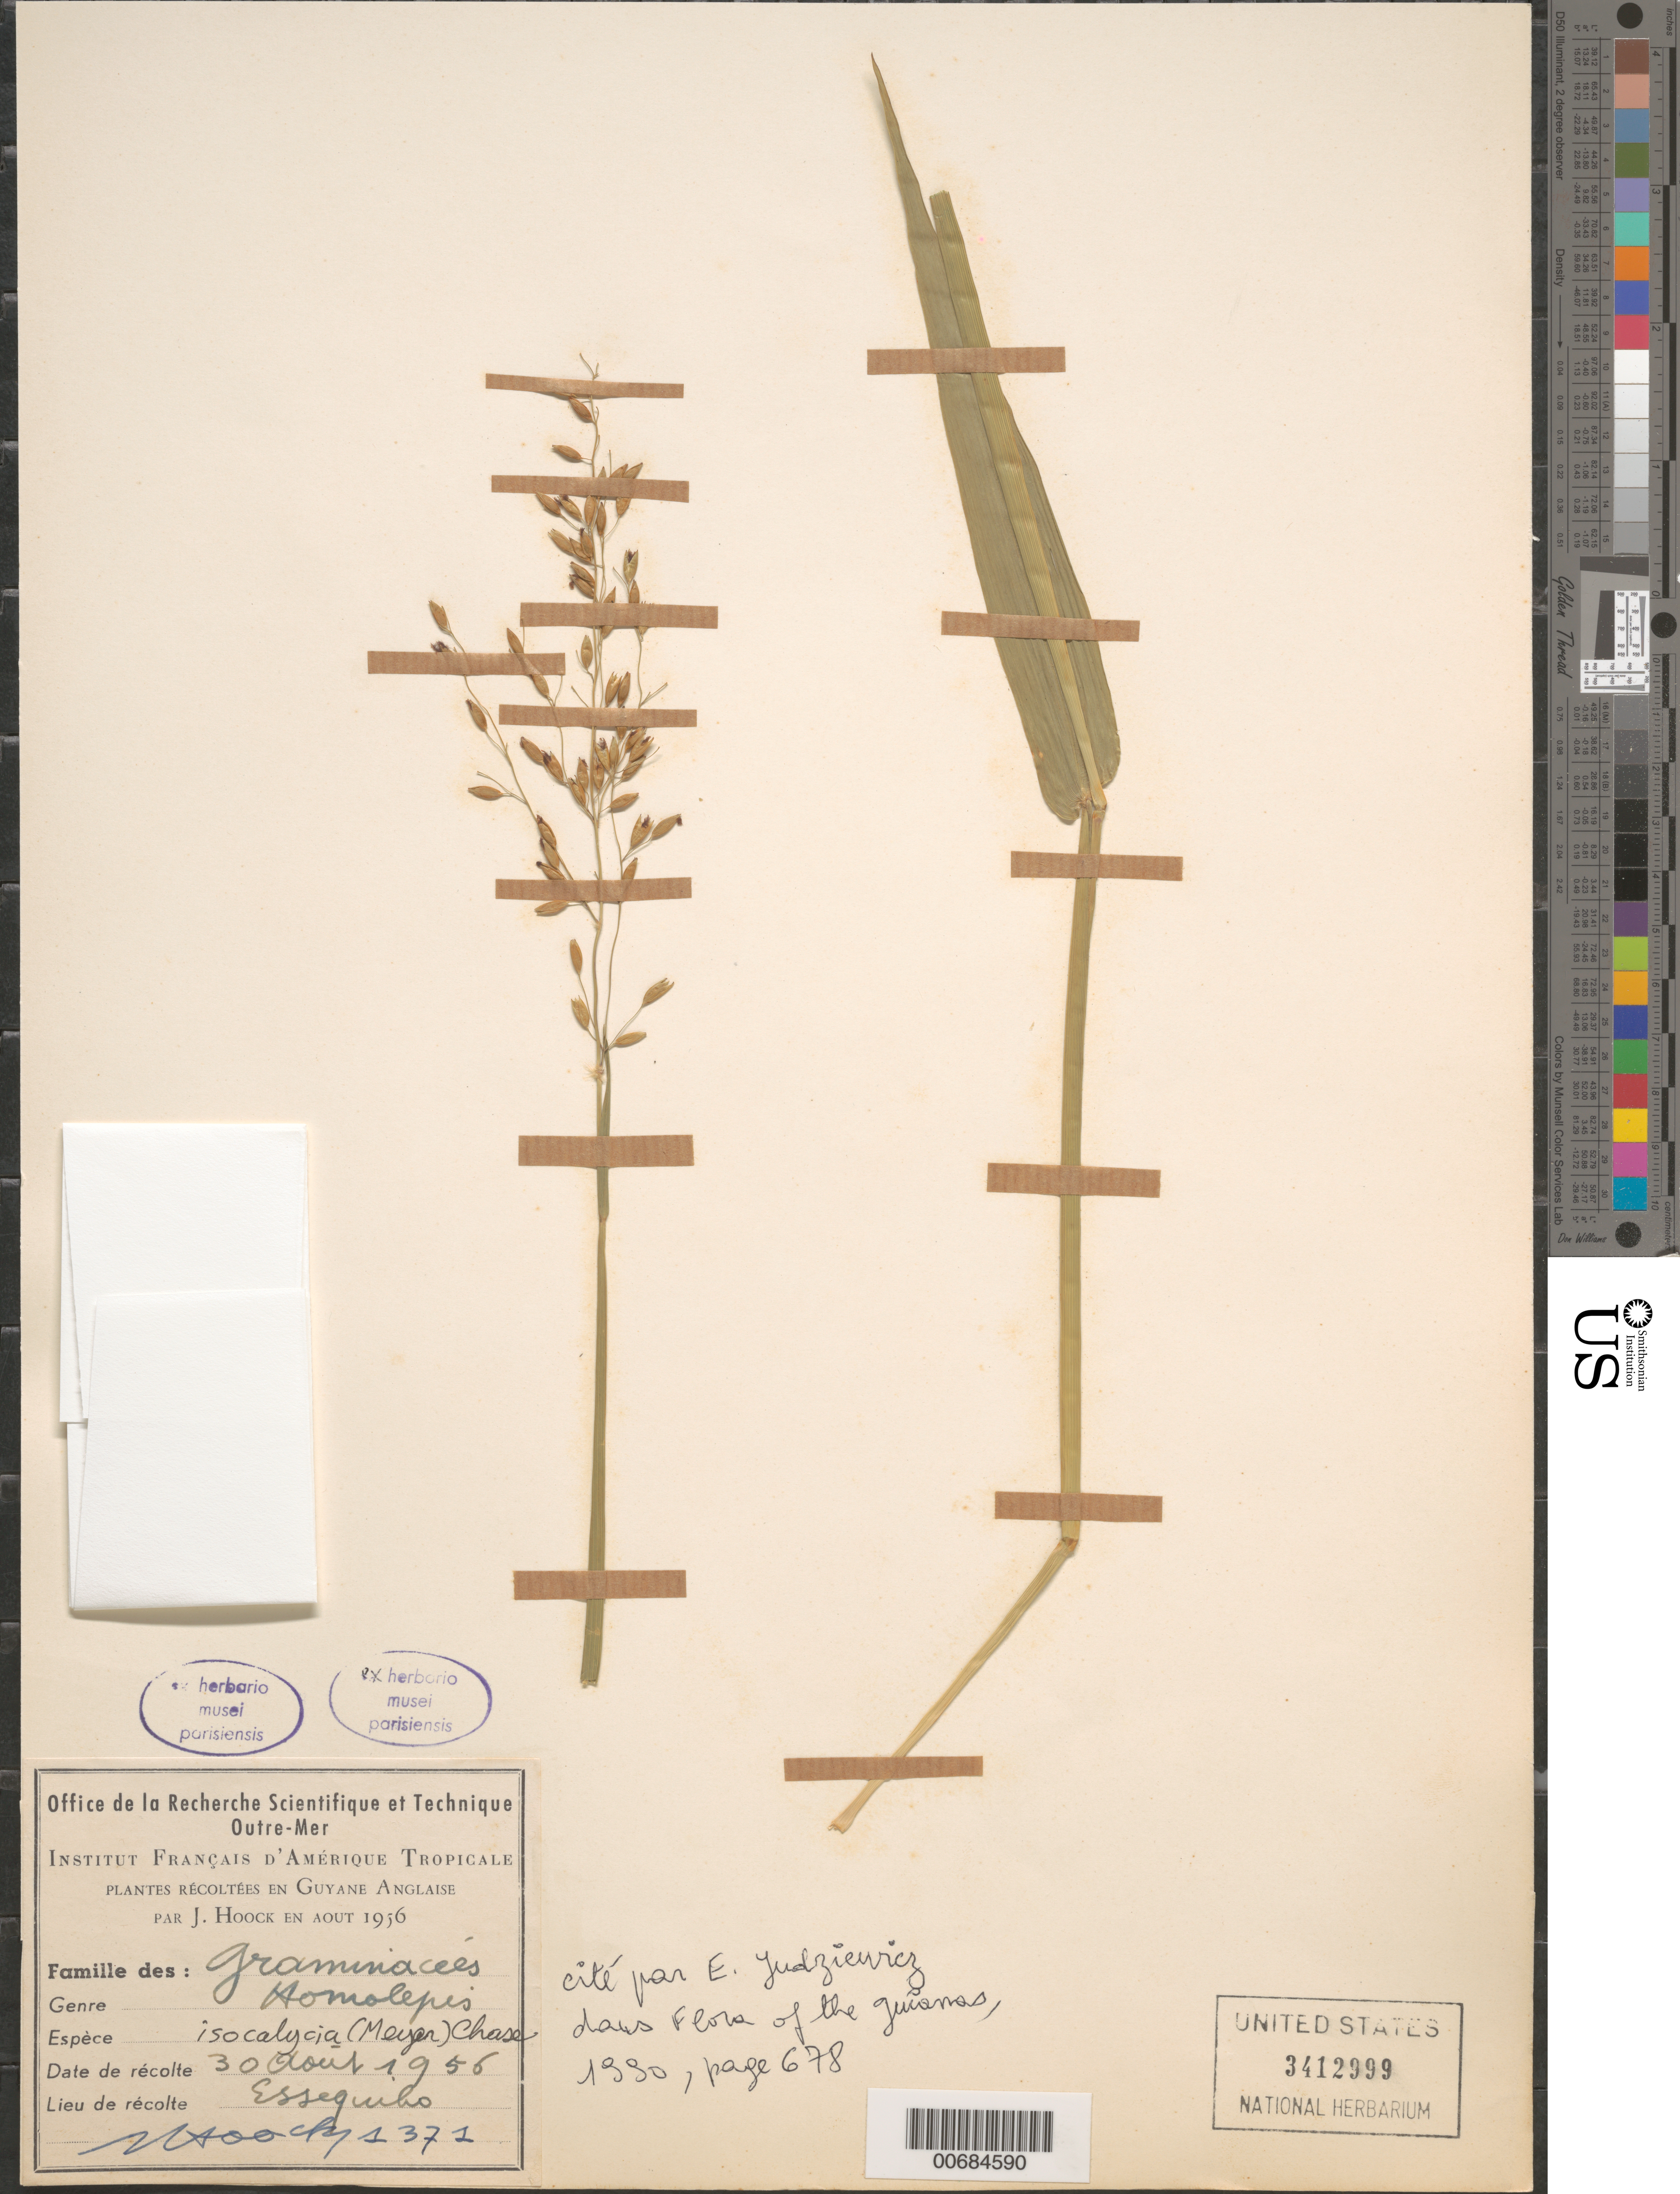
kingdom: Plantae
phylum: Tracheophyta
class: Liliopsida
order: Poales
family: Poaceae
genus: Homolepis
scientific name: Homolepis isocalycia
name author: (G. Mey.) Chase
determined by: Judziewicz, E. J.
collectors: J. Hoock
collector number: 1371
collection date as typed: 30-Aug-56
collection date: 1956-08-30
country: Guyana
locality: Essequibo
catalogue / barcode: US 3412999